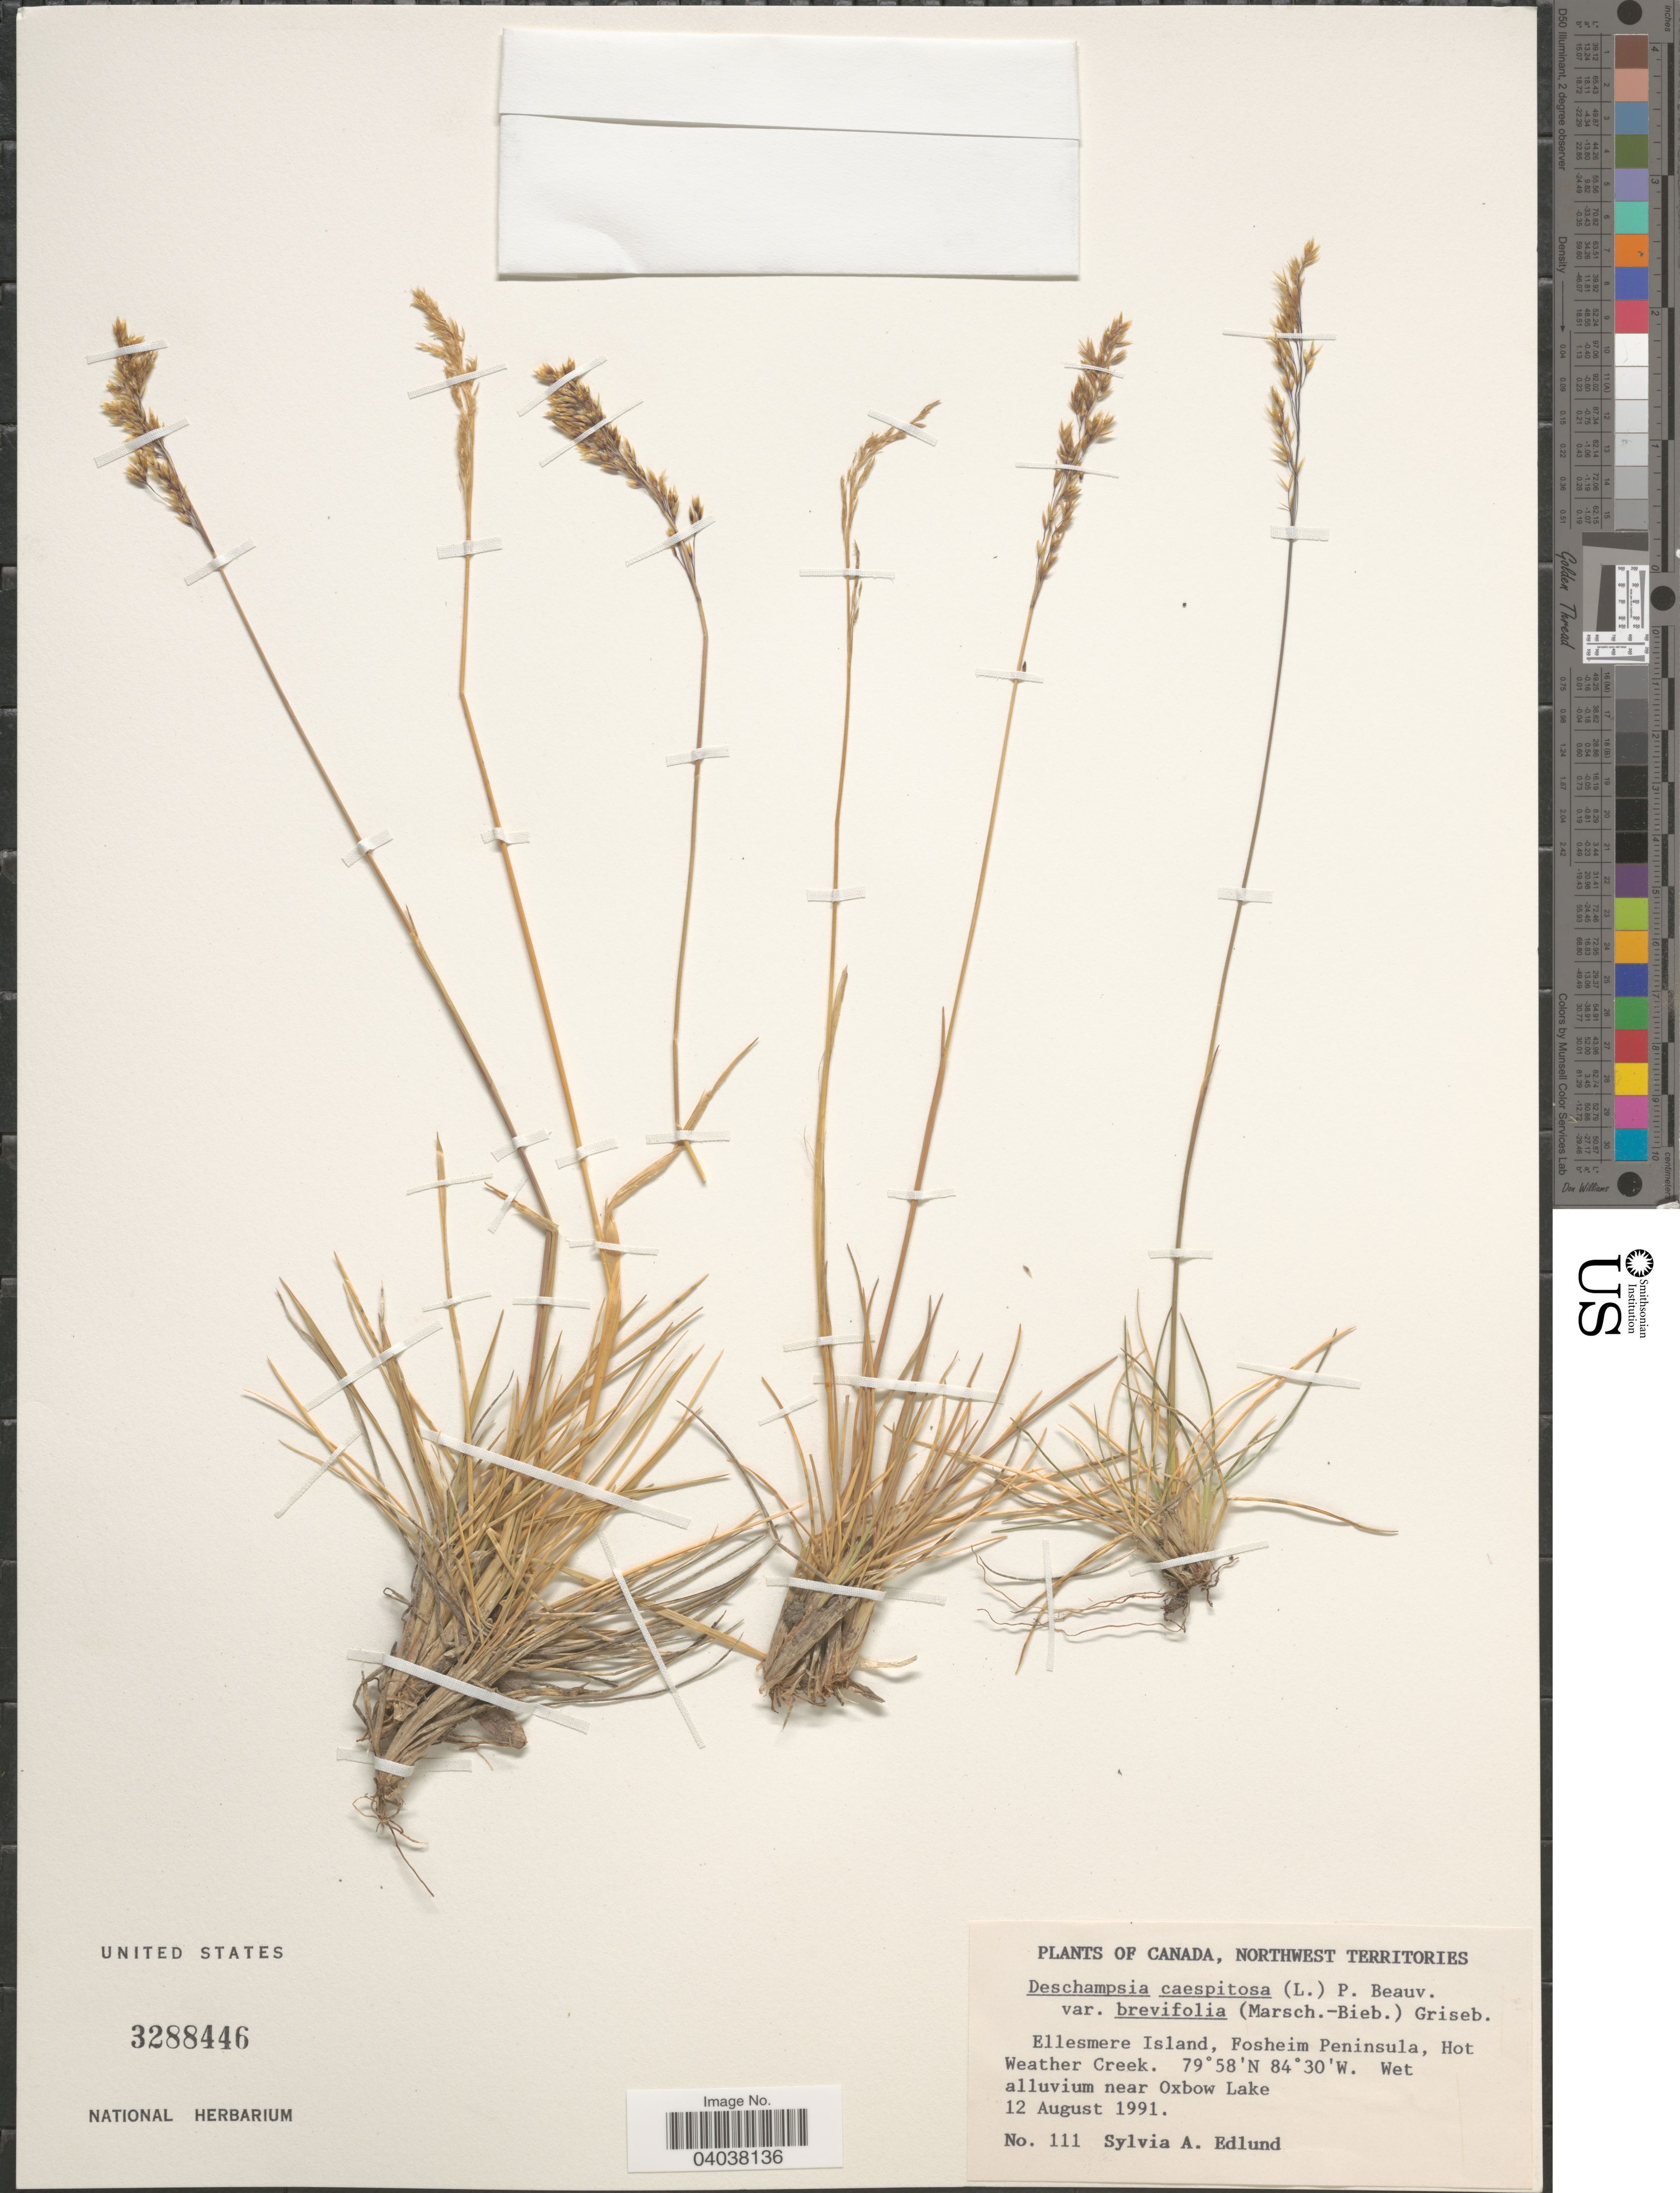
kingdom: Plantae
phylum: Tracheophyta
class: Liliopsida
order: Poales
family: Poaceae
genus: Deschampsia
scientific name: Deschampsia cespitosa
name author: (L.) P. Beauv.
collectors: S. Edlund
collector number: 111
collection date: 1991-08-12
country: Canada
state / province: Northwest Territories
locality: Ellesmere Island, Fosheim Peninsula, Hot Weather Creek. Near Oxbow Lake.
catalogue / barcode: US 3288446